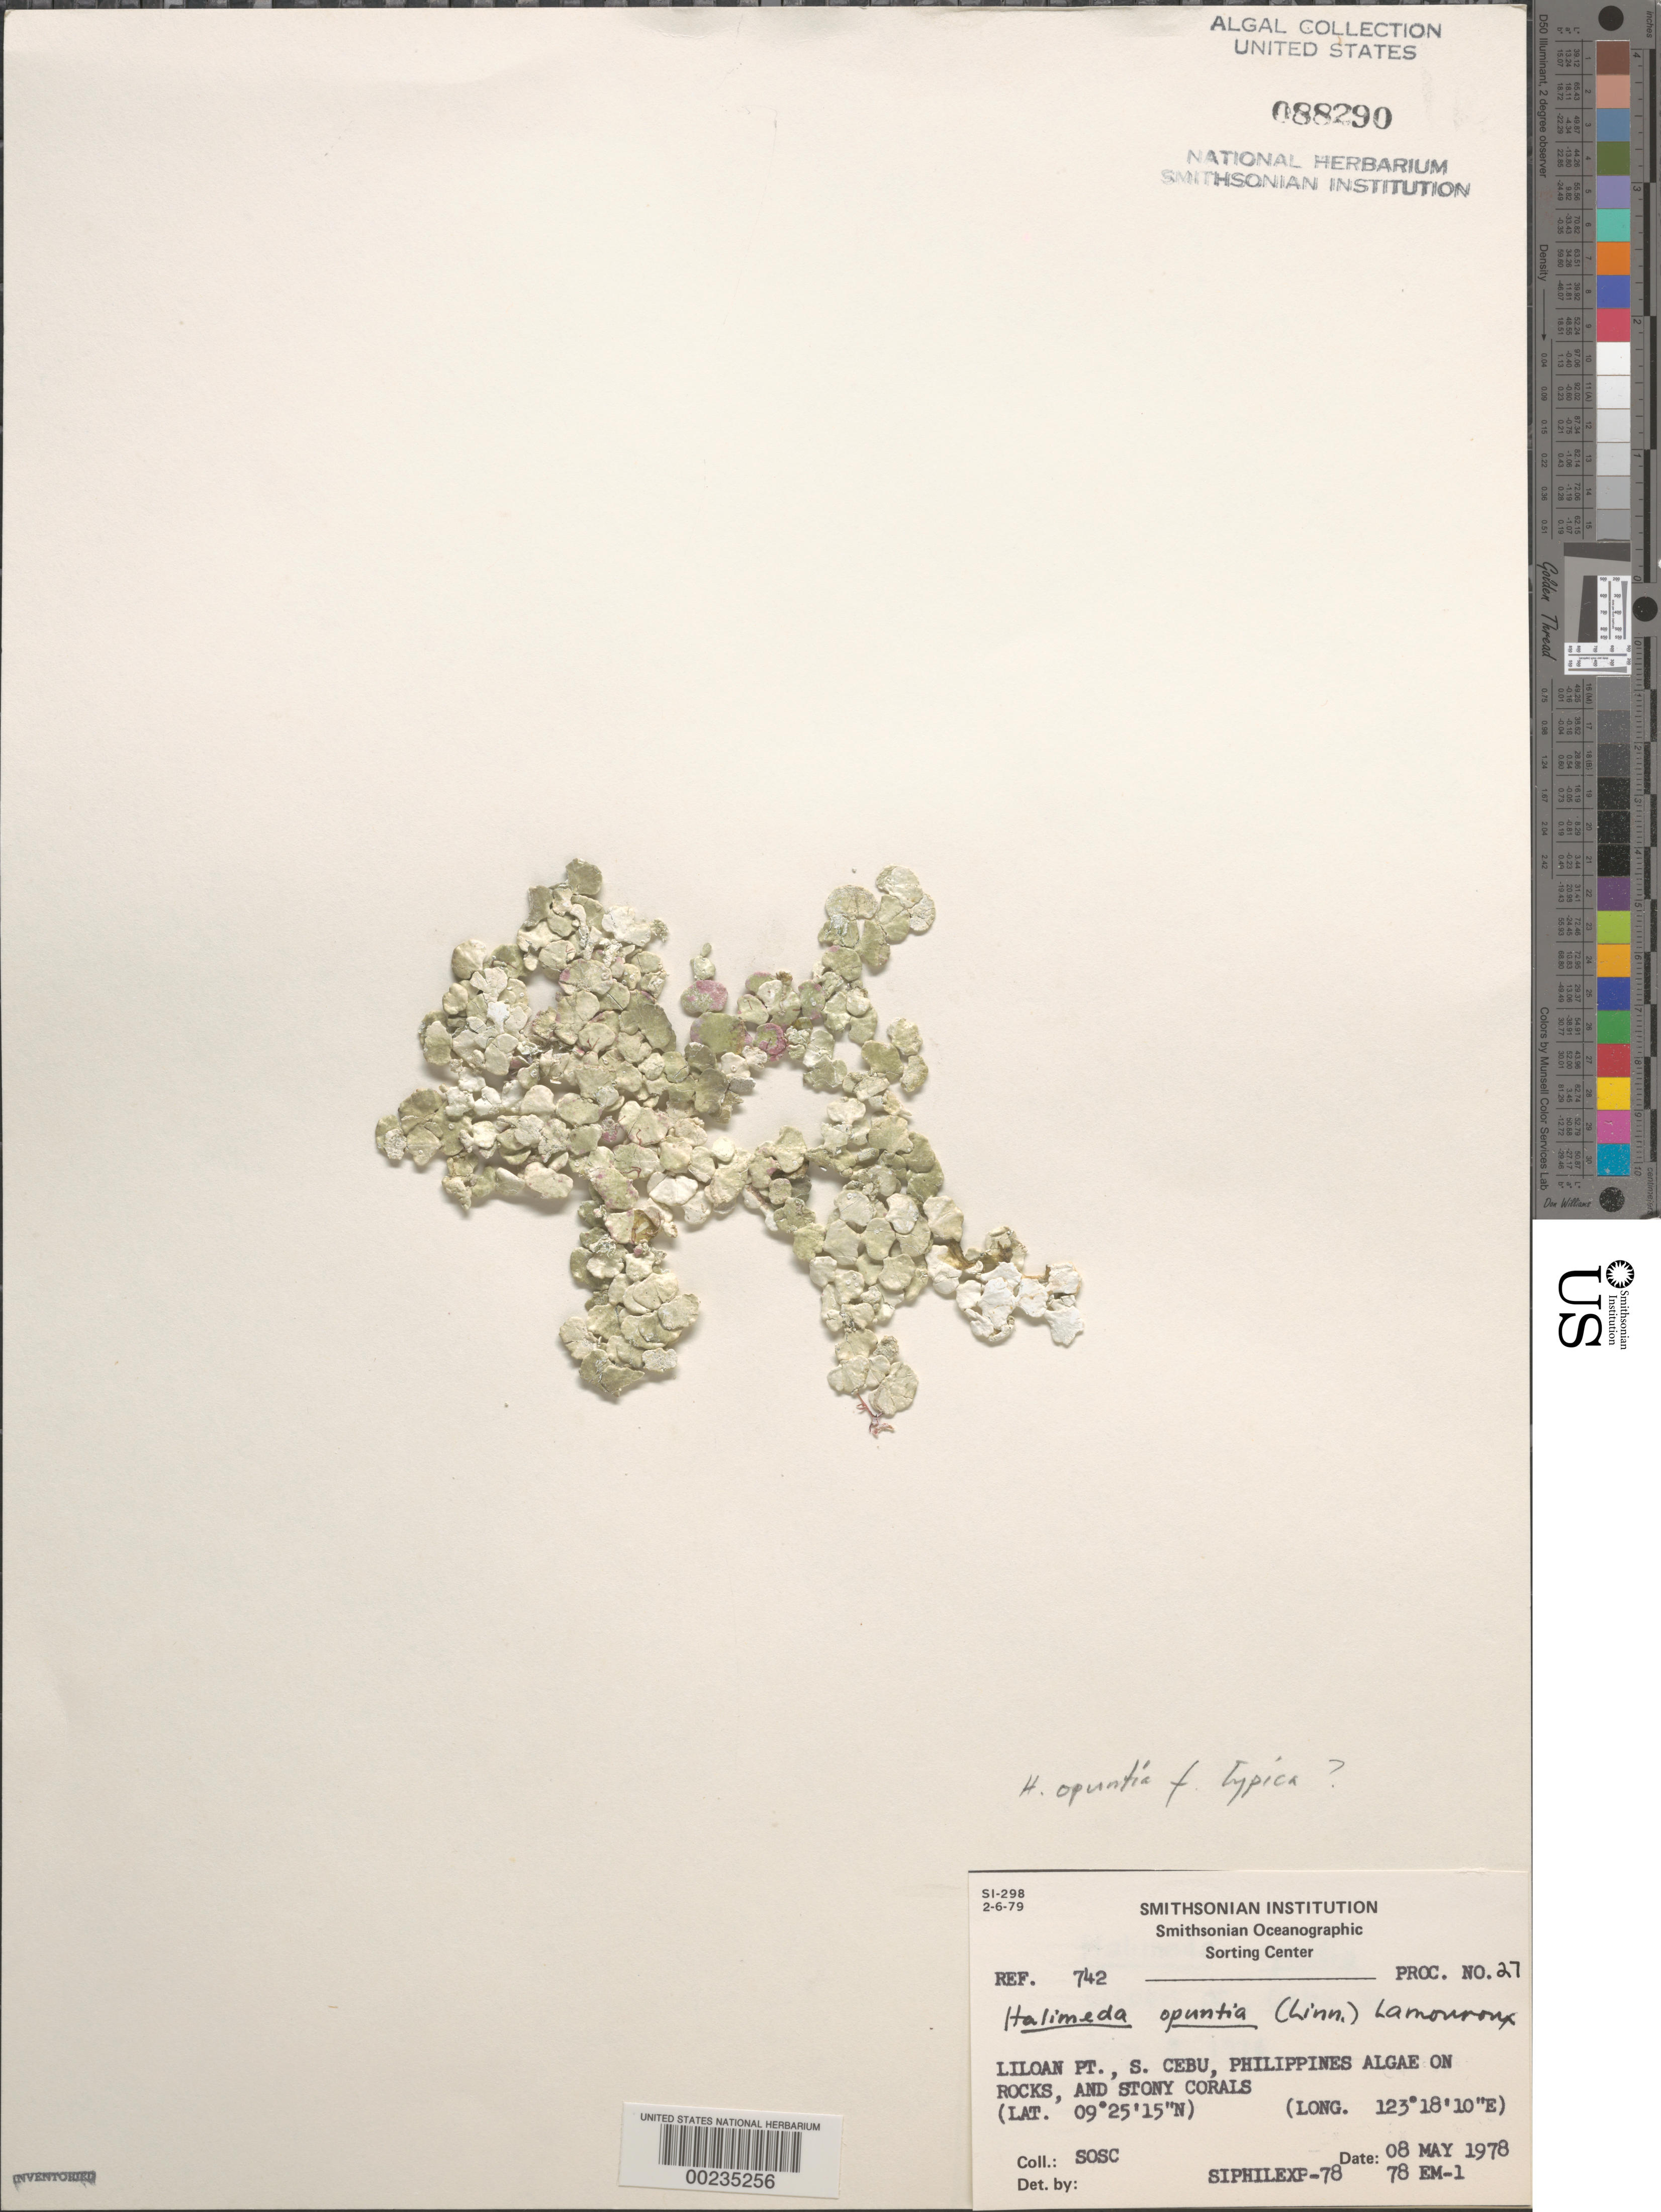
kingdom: Plantae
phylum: Chlorophyta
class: Ulvophyceae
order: Bryopsidales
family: Halimedaceae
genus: Halimeda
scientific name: Halimeda opuntia f. typica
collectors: SOSC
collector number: Station 78 EM-1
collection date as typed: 08 May 1978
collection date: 1978-05-08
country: Philippines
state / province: Central Visayas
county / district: Cebu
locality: Liloan point, south cebu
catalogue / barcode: US 88290